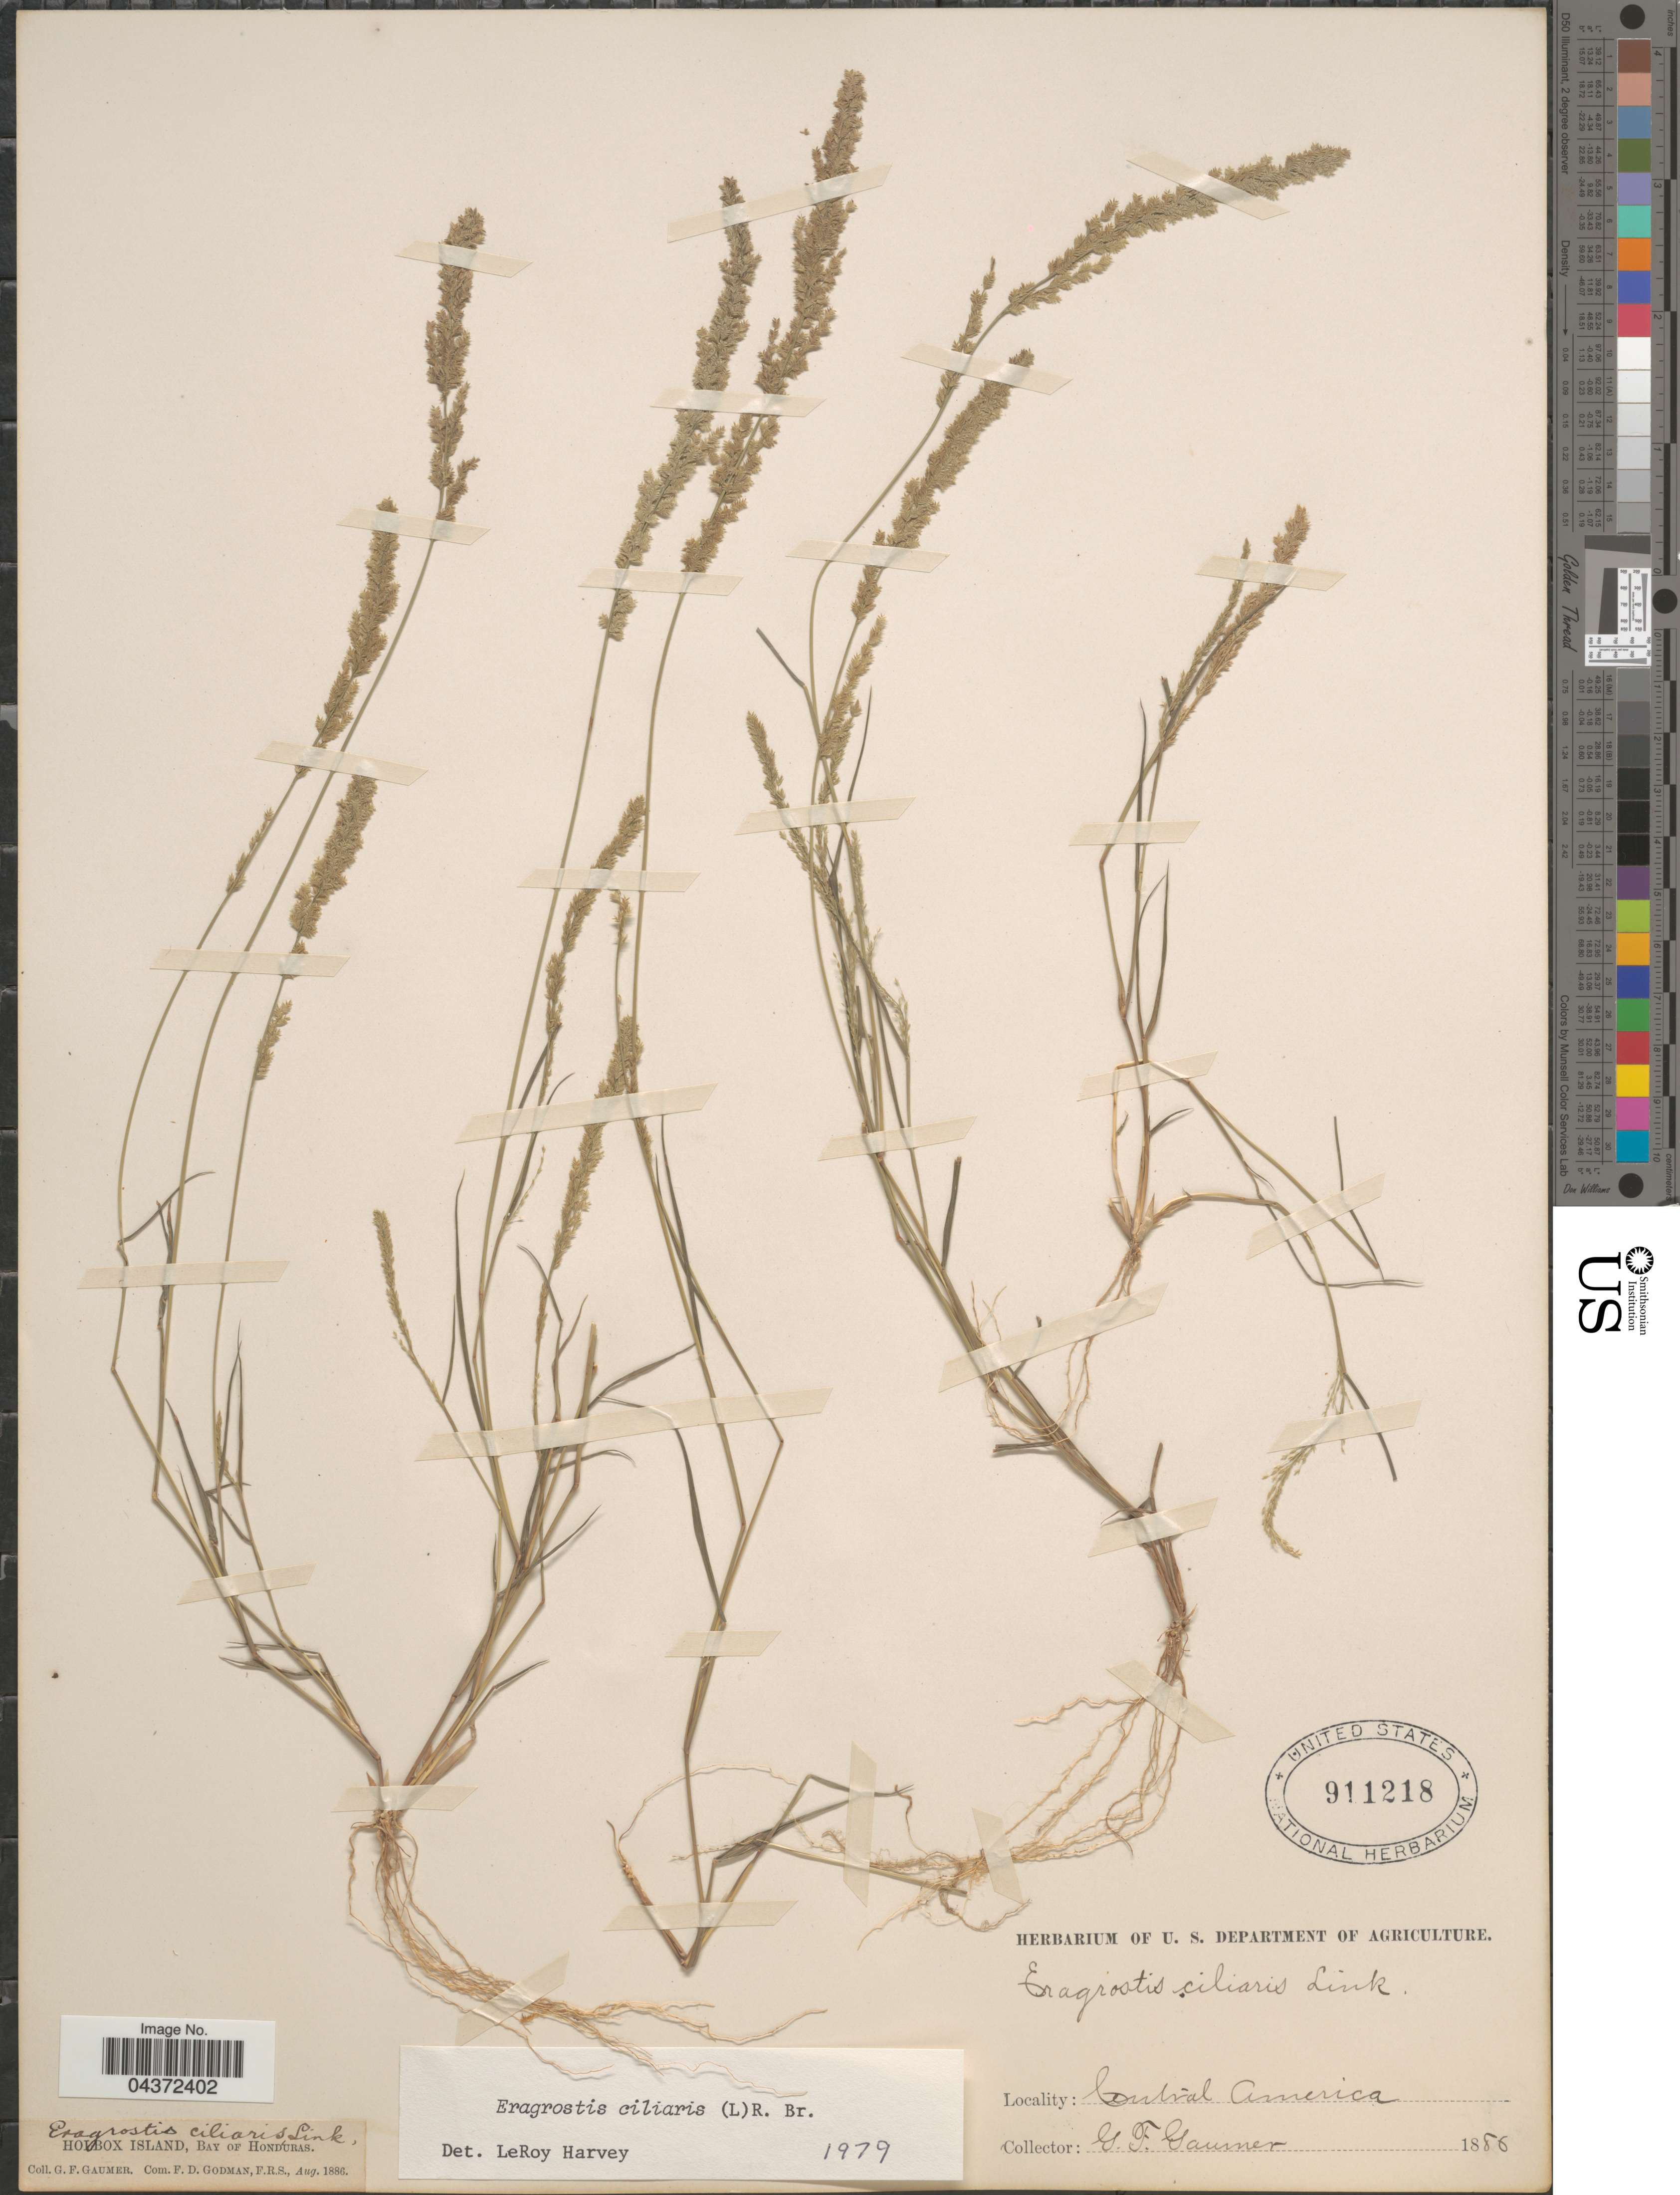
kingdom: Plantae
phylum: Tracheophyta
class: Liliopsida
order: Poales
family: Poaceae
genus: Eragrostis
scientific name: Eragrostis ciliaris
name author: (L.) R. Br.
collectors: G. F. Gaumer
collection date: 1886-08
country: Honduras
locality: Holbox Island, Bay of Honduras.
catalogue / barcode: US 911218